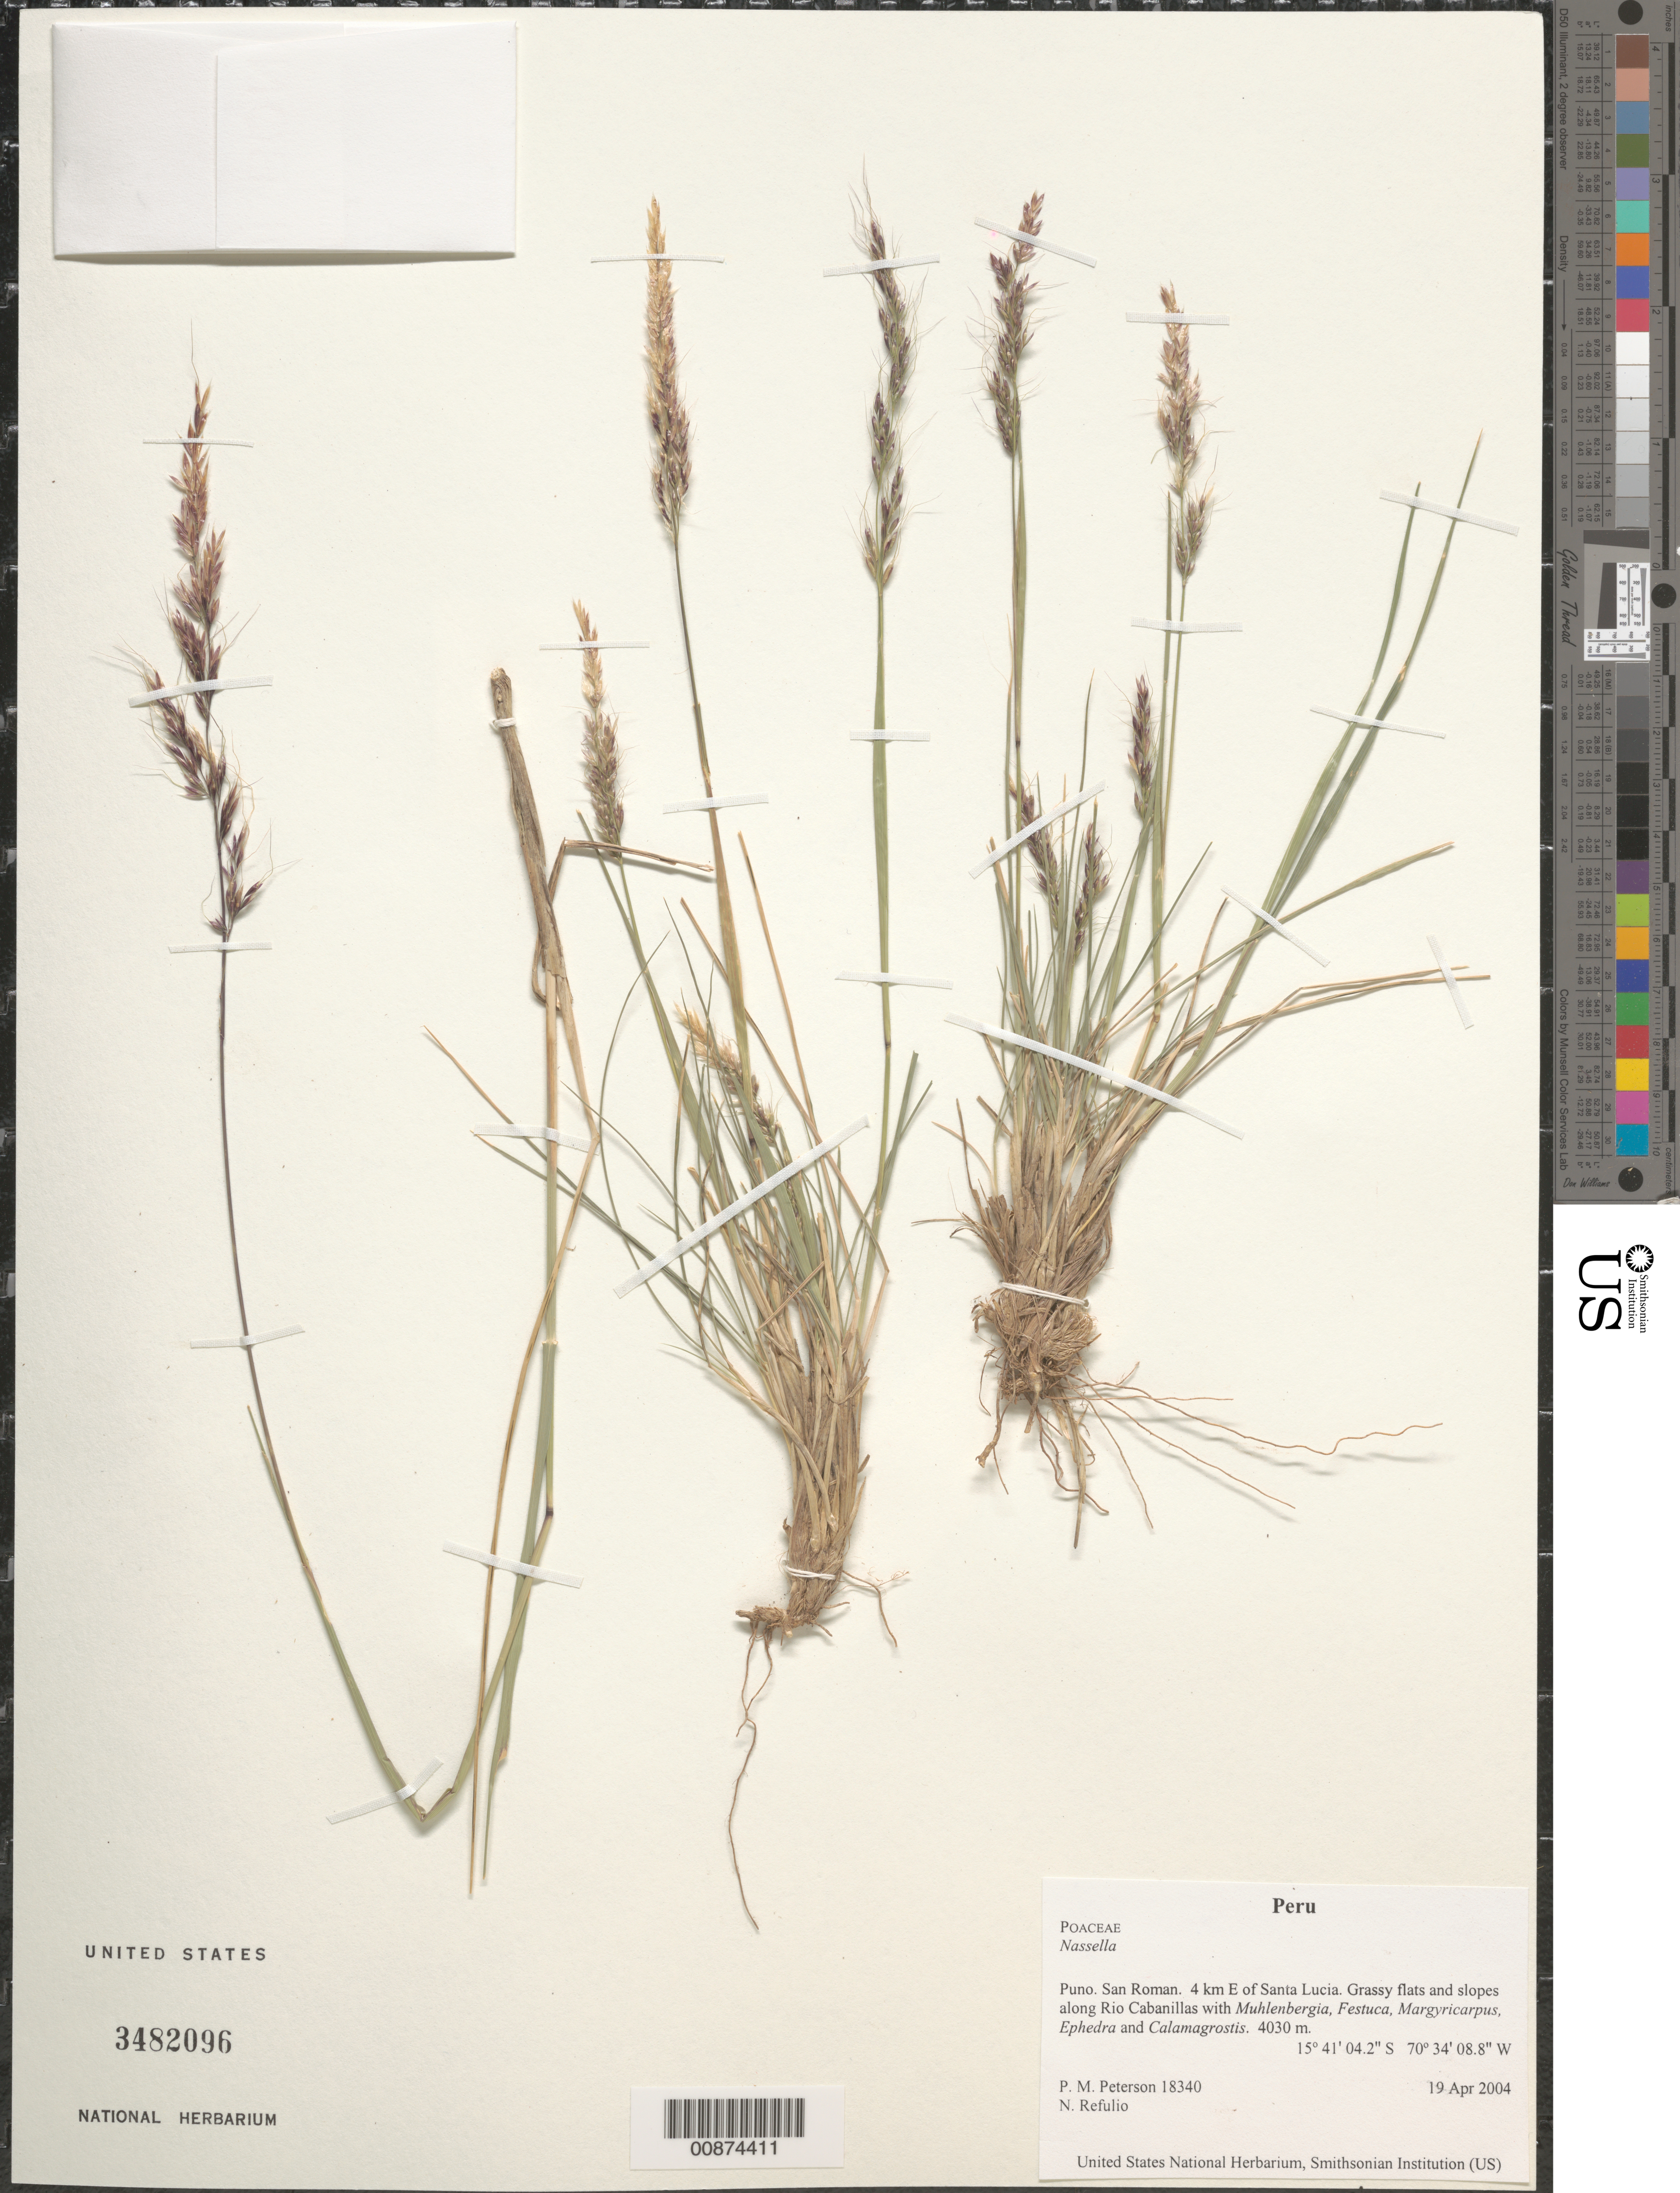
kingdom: Plantae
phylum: Tracheophyta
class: Liliopsida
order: Poales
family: Poaceae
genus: Nassella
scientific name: Nassella sp.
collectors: P. M. Peterson & N. Refulio-Rodríguez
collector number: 18340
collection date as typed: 19 Apr 2004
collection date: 2004-04-19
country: Peru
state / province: Puno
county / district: San Román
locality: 4 km E of Santa Lucia. Grassy flats and slopes along Rio Cabanillas with Muhlenbergia, Festuca, Margyricarpus, Ephedra and Calamagrostis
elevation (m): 4030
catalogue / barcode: US 3482096